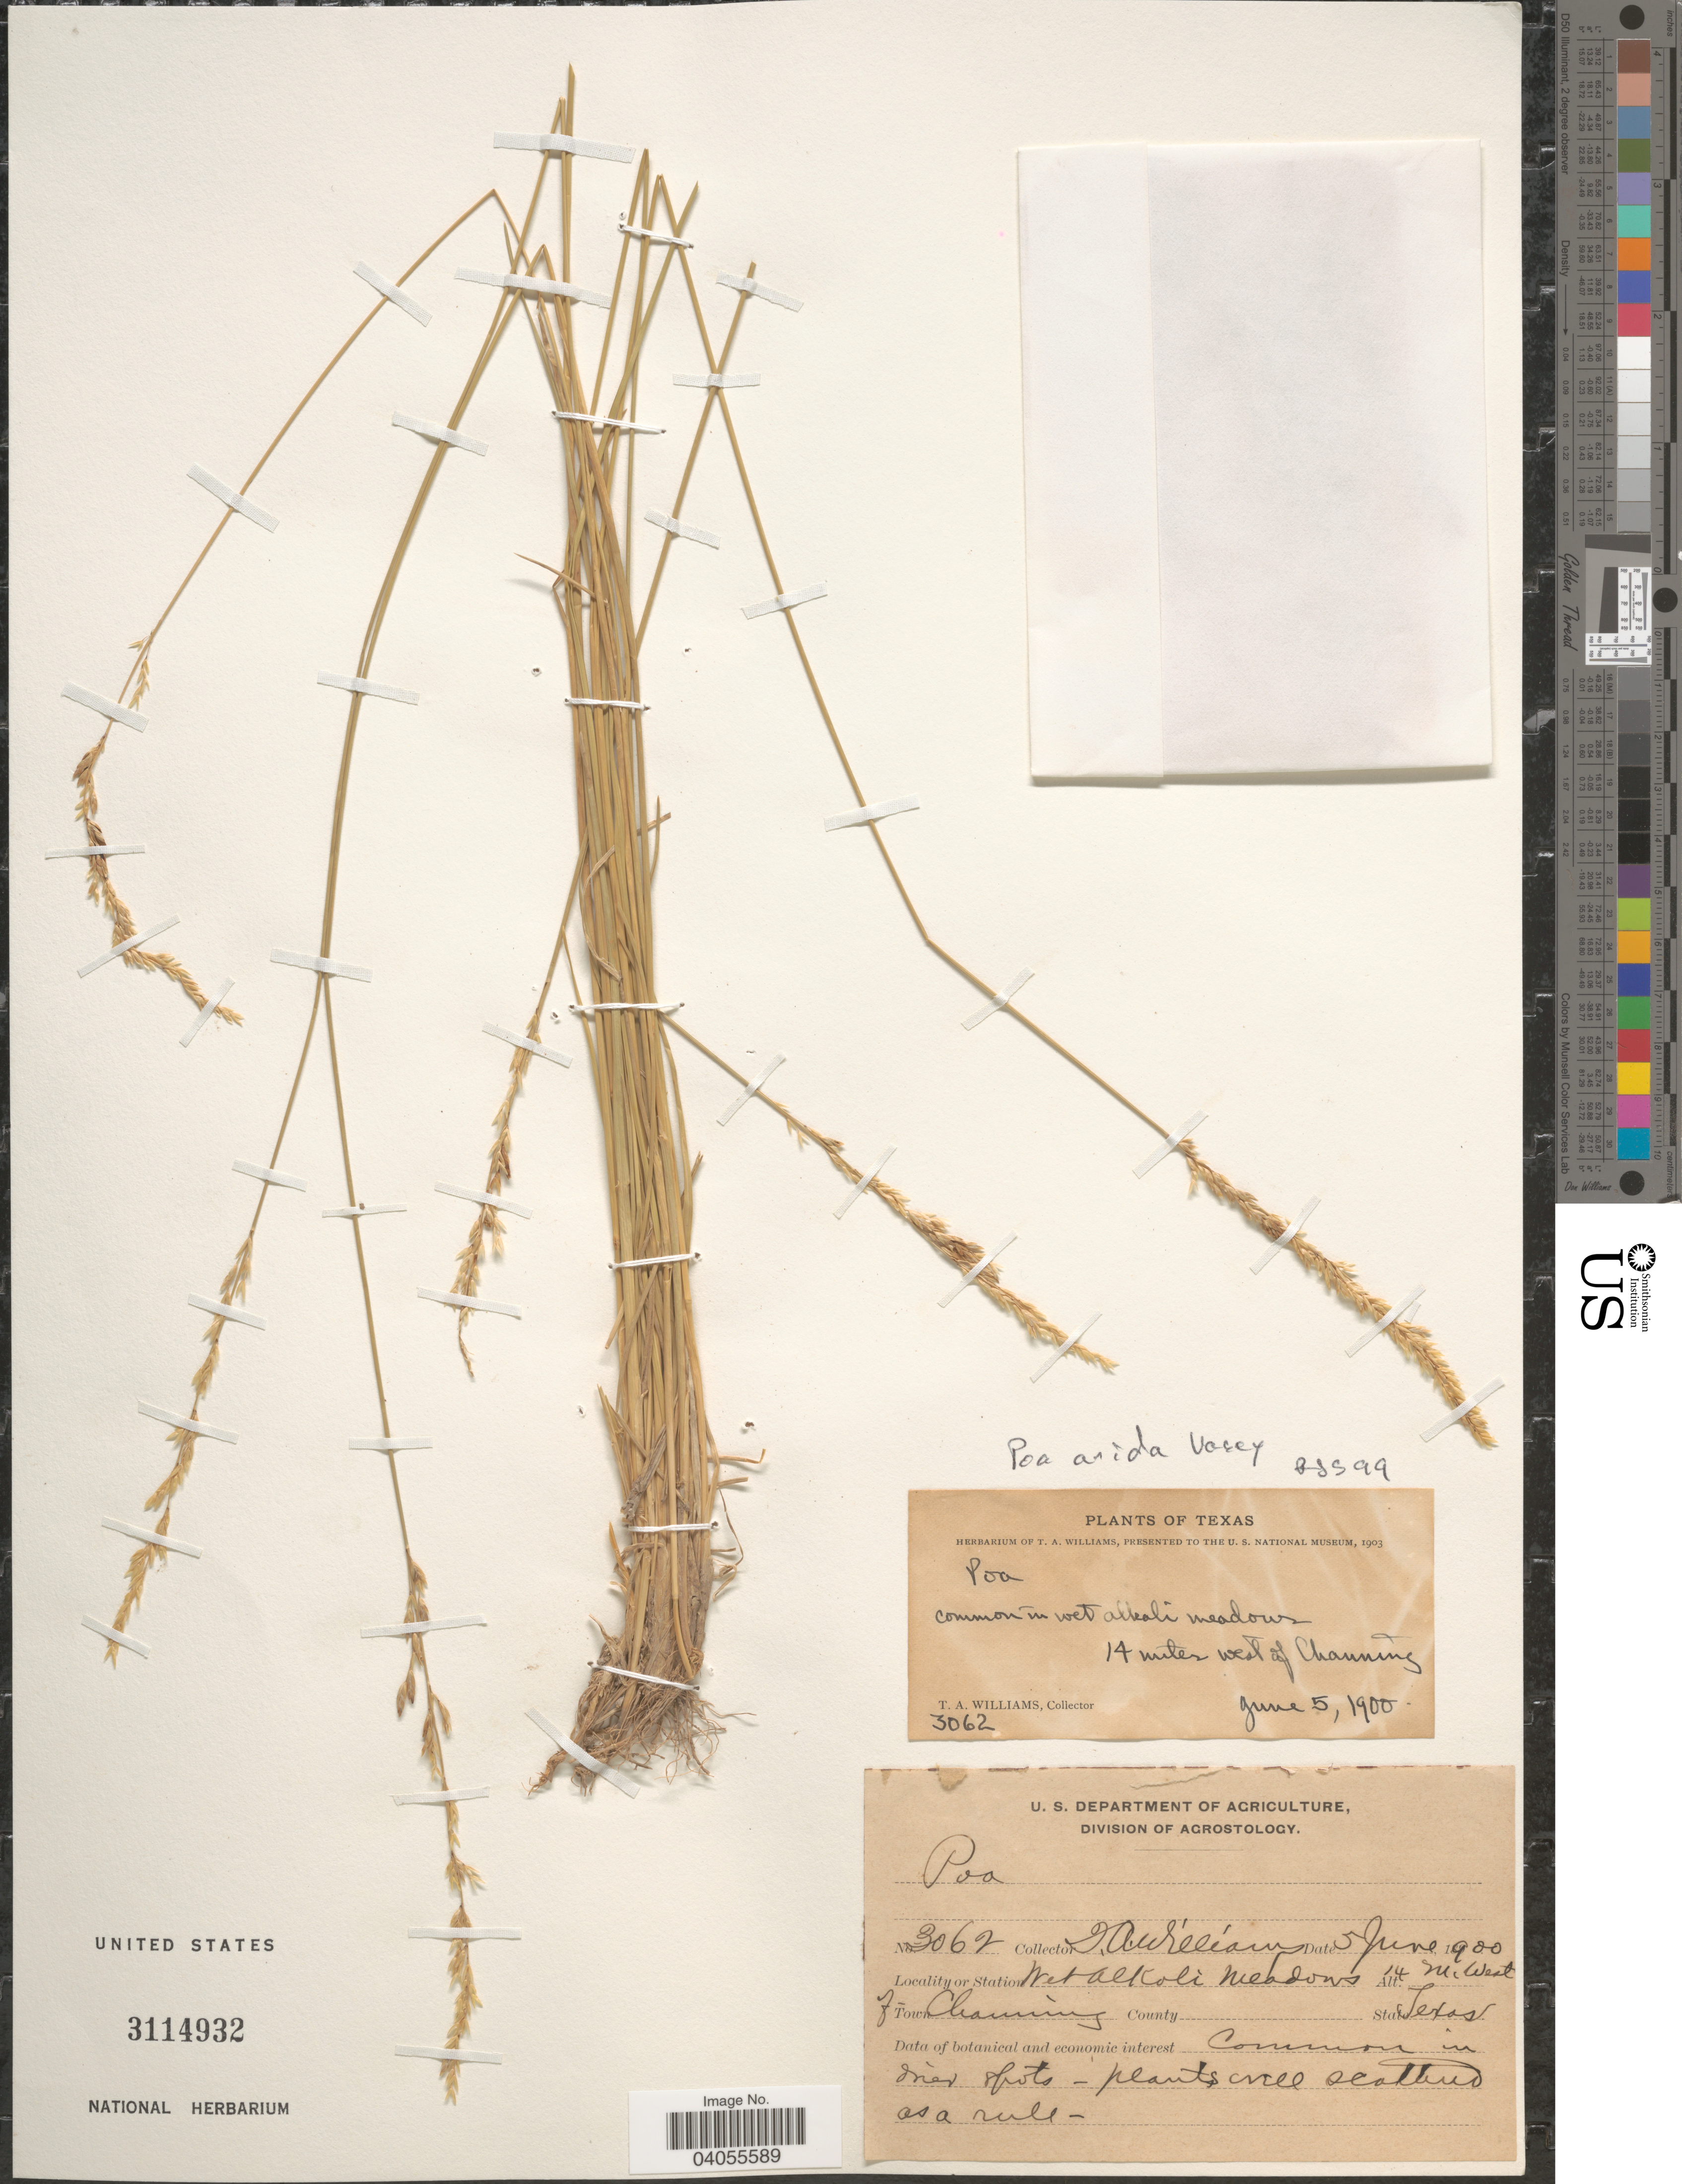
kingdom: Plantae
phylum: Tracheophyta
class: Liliopsida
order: Poales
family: Poaceae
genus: Poa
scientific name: Poa arida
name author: Vasey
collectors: T. Williams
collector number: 3062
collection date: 1900-06-05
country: United States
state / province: Texas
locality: Station Wet Alkali meadows 14 miles west of Town Channing.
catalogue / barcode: US 3114932